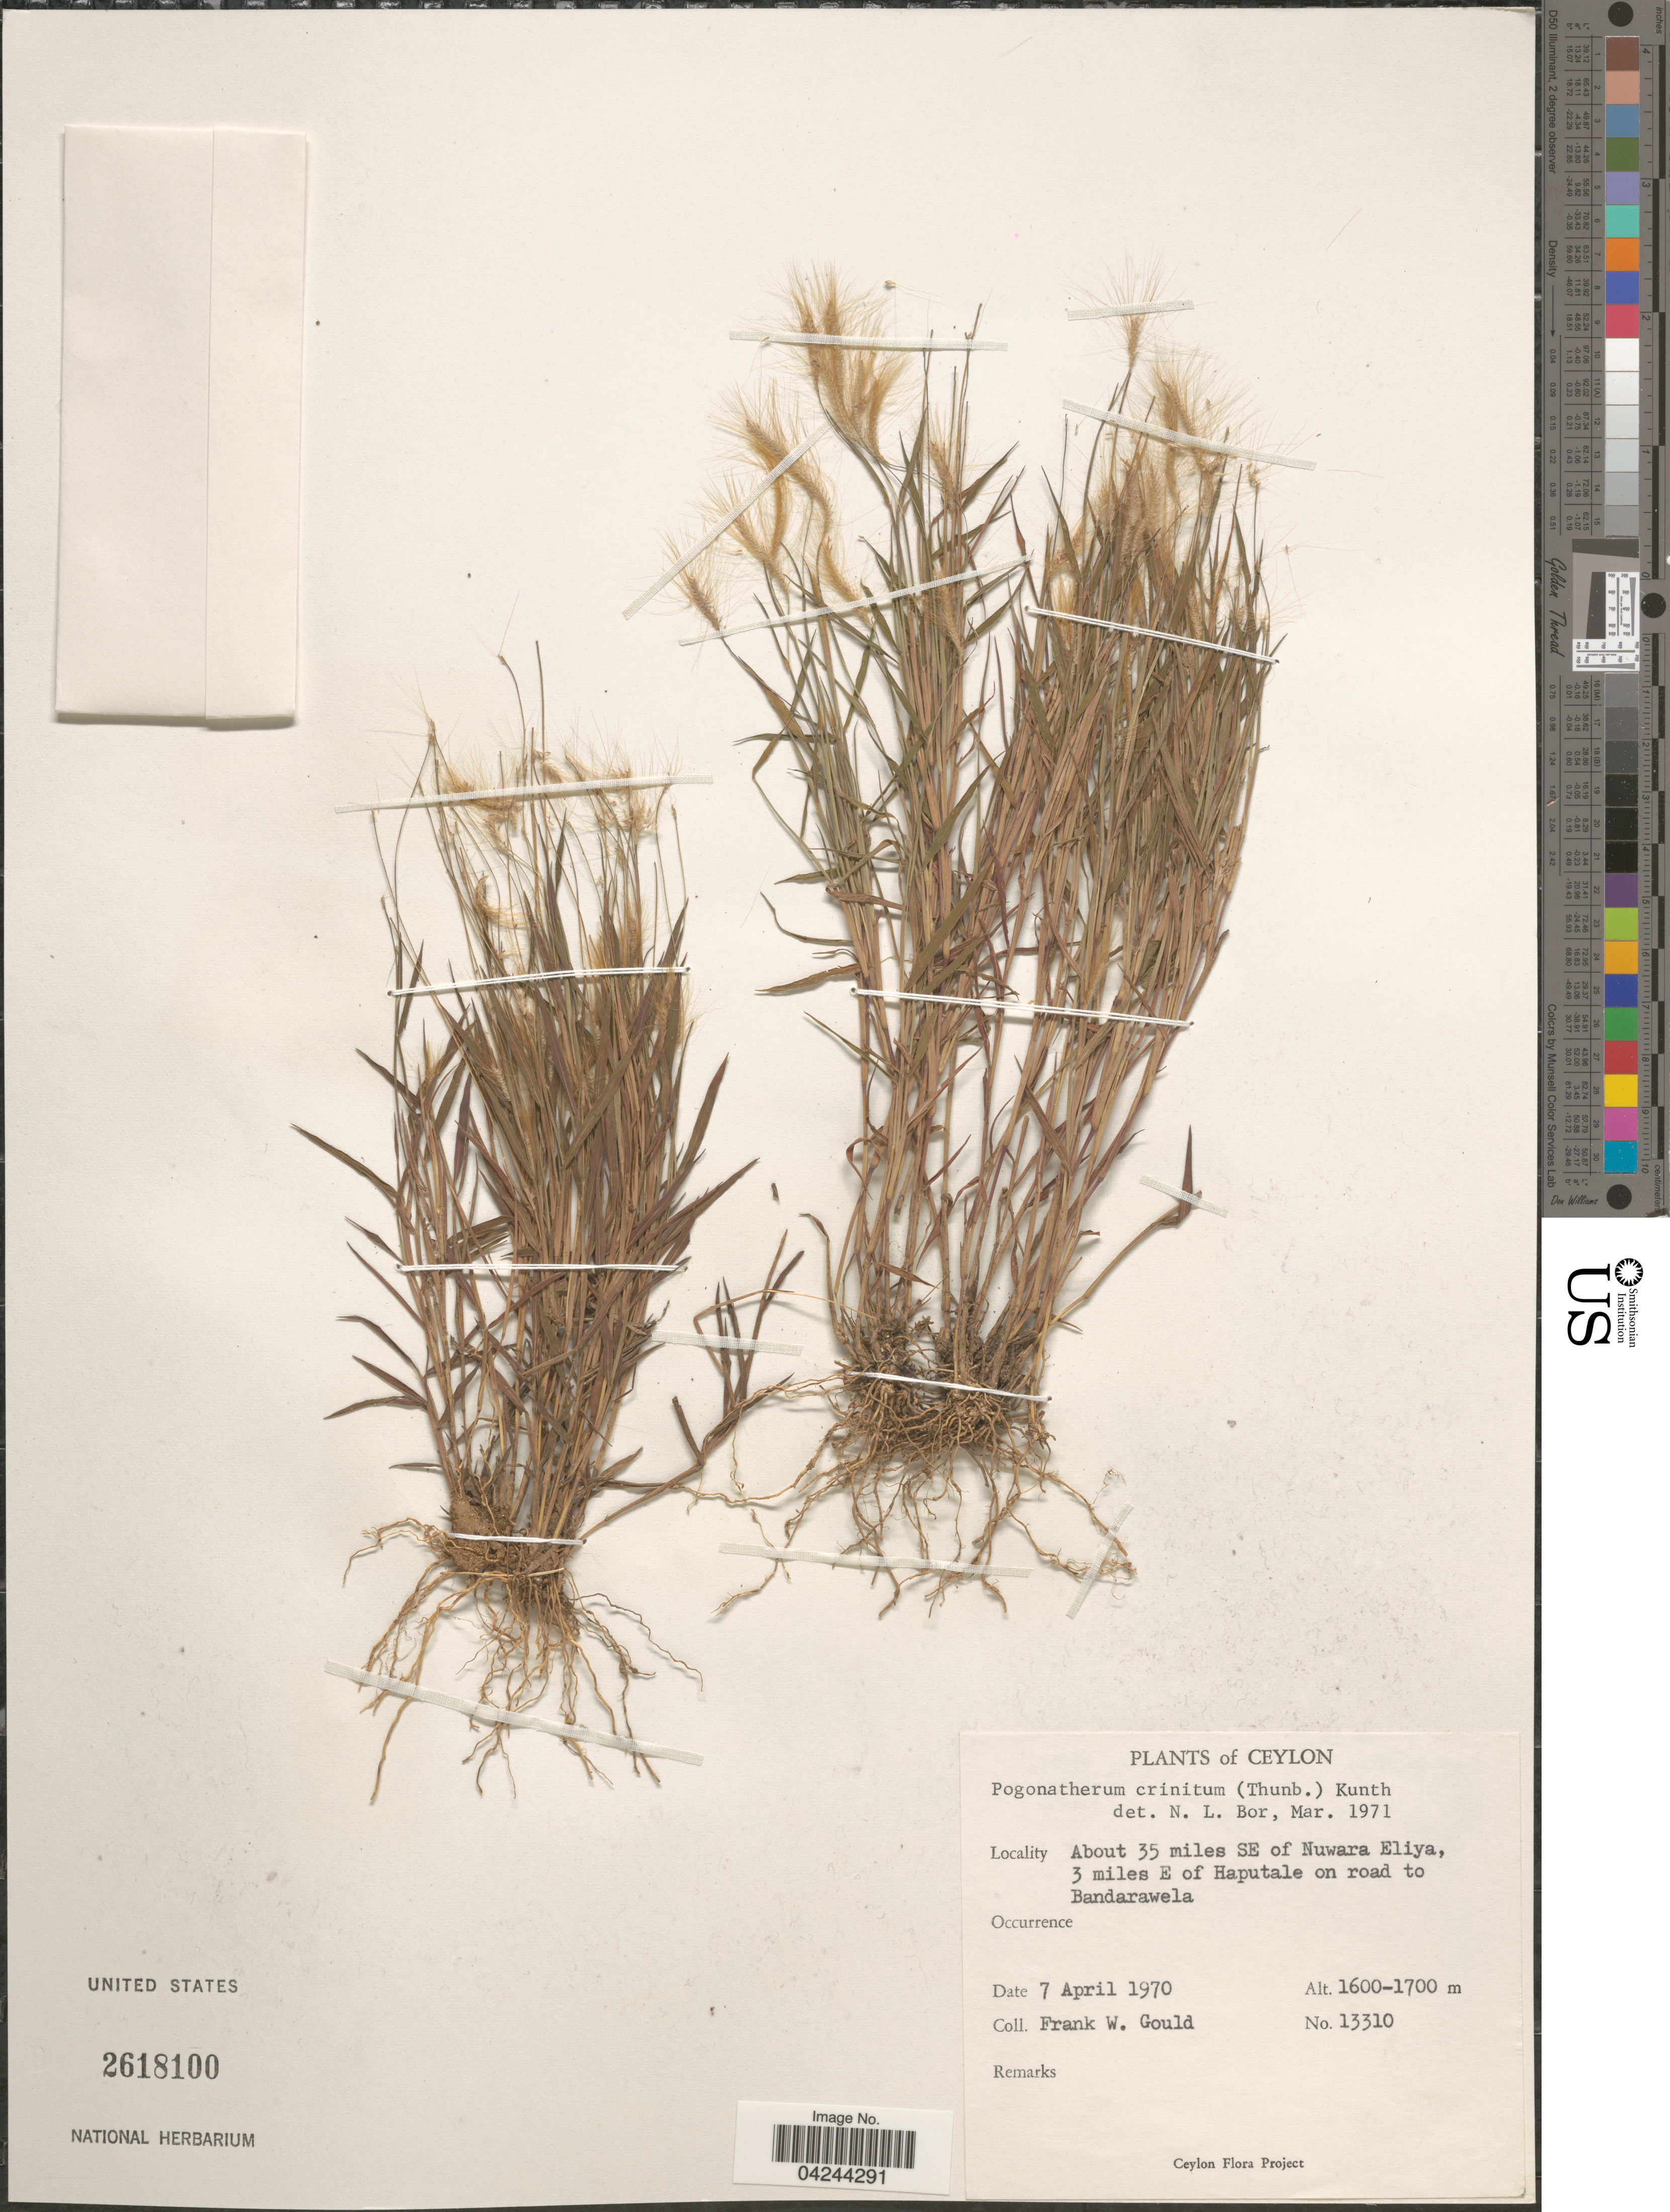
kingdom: Plantae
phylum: Tracheophyta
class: Liliopsida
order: Poales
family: Poaceae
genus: Pogonatherum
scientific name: Pogonatherum crinitum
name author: (Thunb.) Kunth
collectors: F. W. Gould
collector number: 13310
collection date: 1970-04-07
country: Sri Lanka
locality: Ceylon. About 35 miles SE of Nuwara Eliya, 3 miles E of Haputale on road to Bandarawela.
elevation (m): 1600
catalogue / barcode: US 2618100